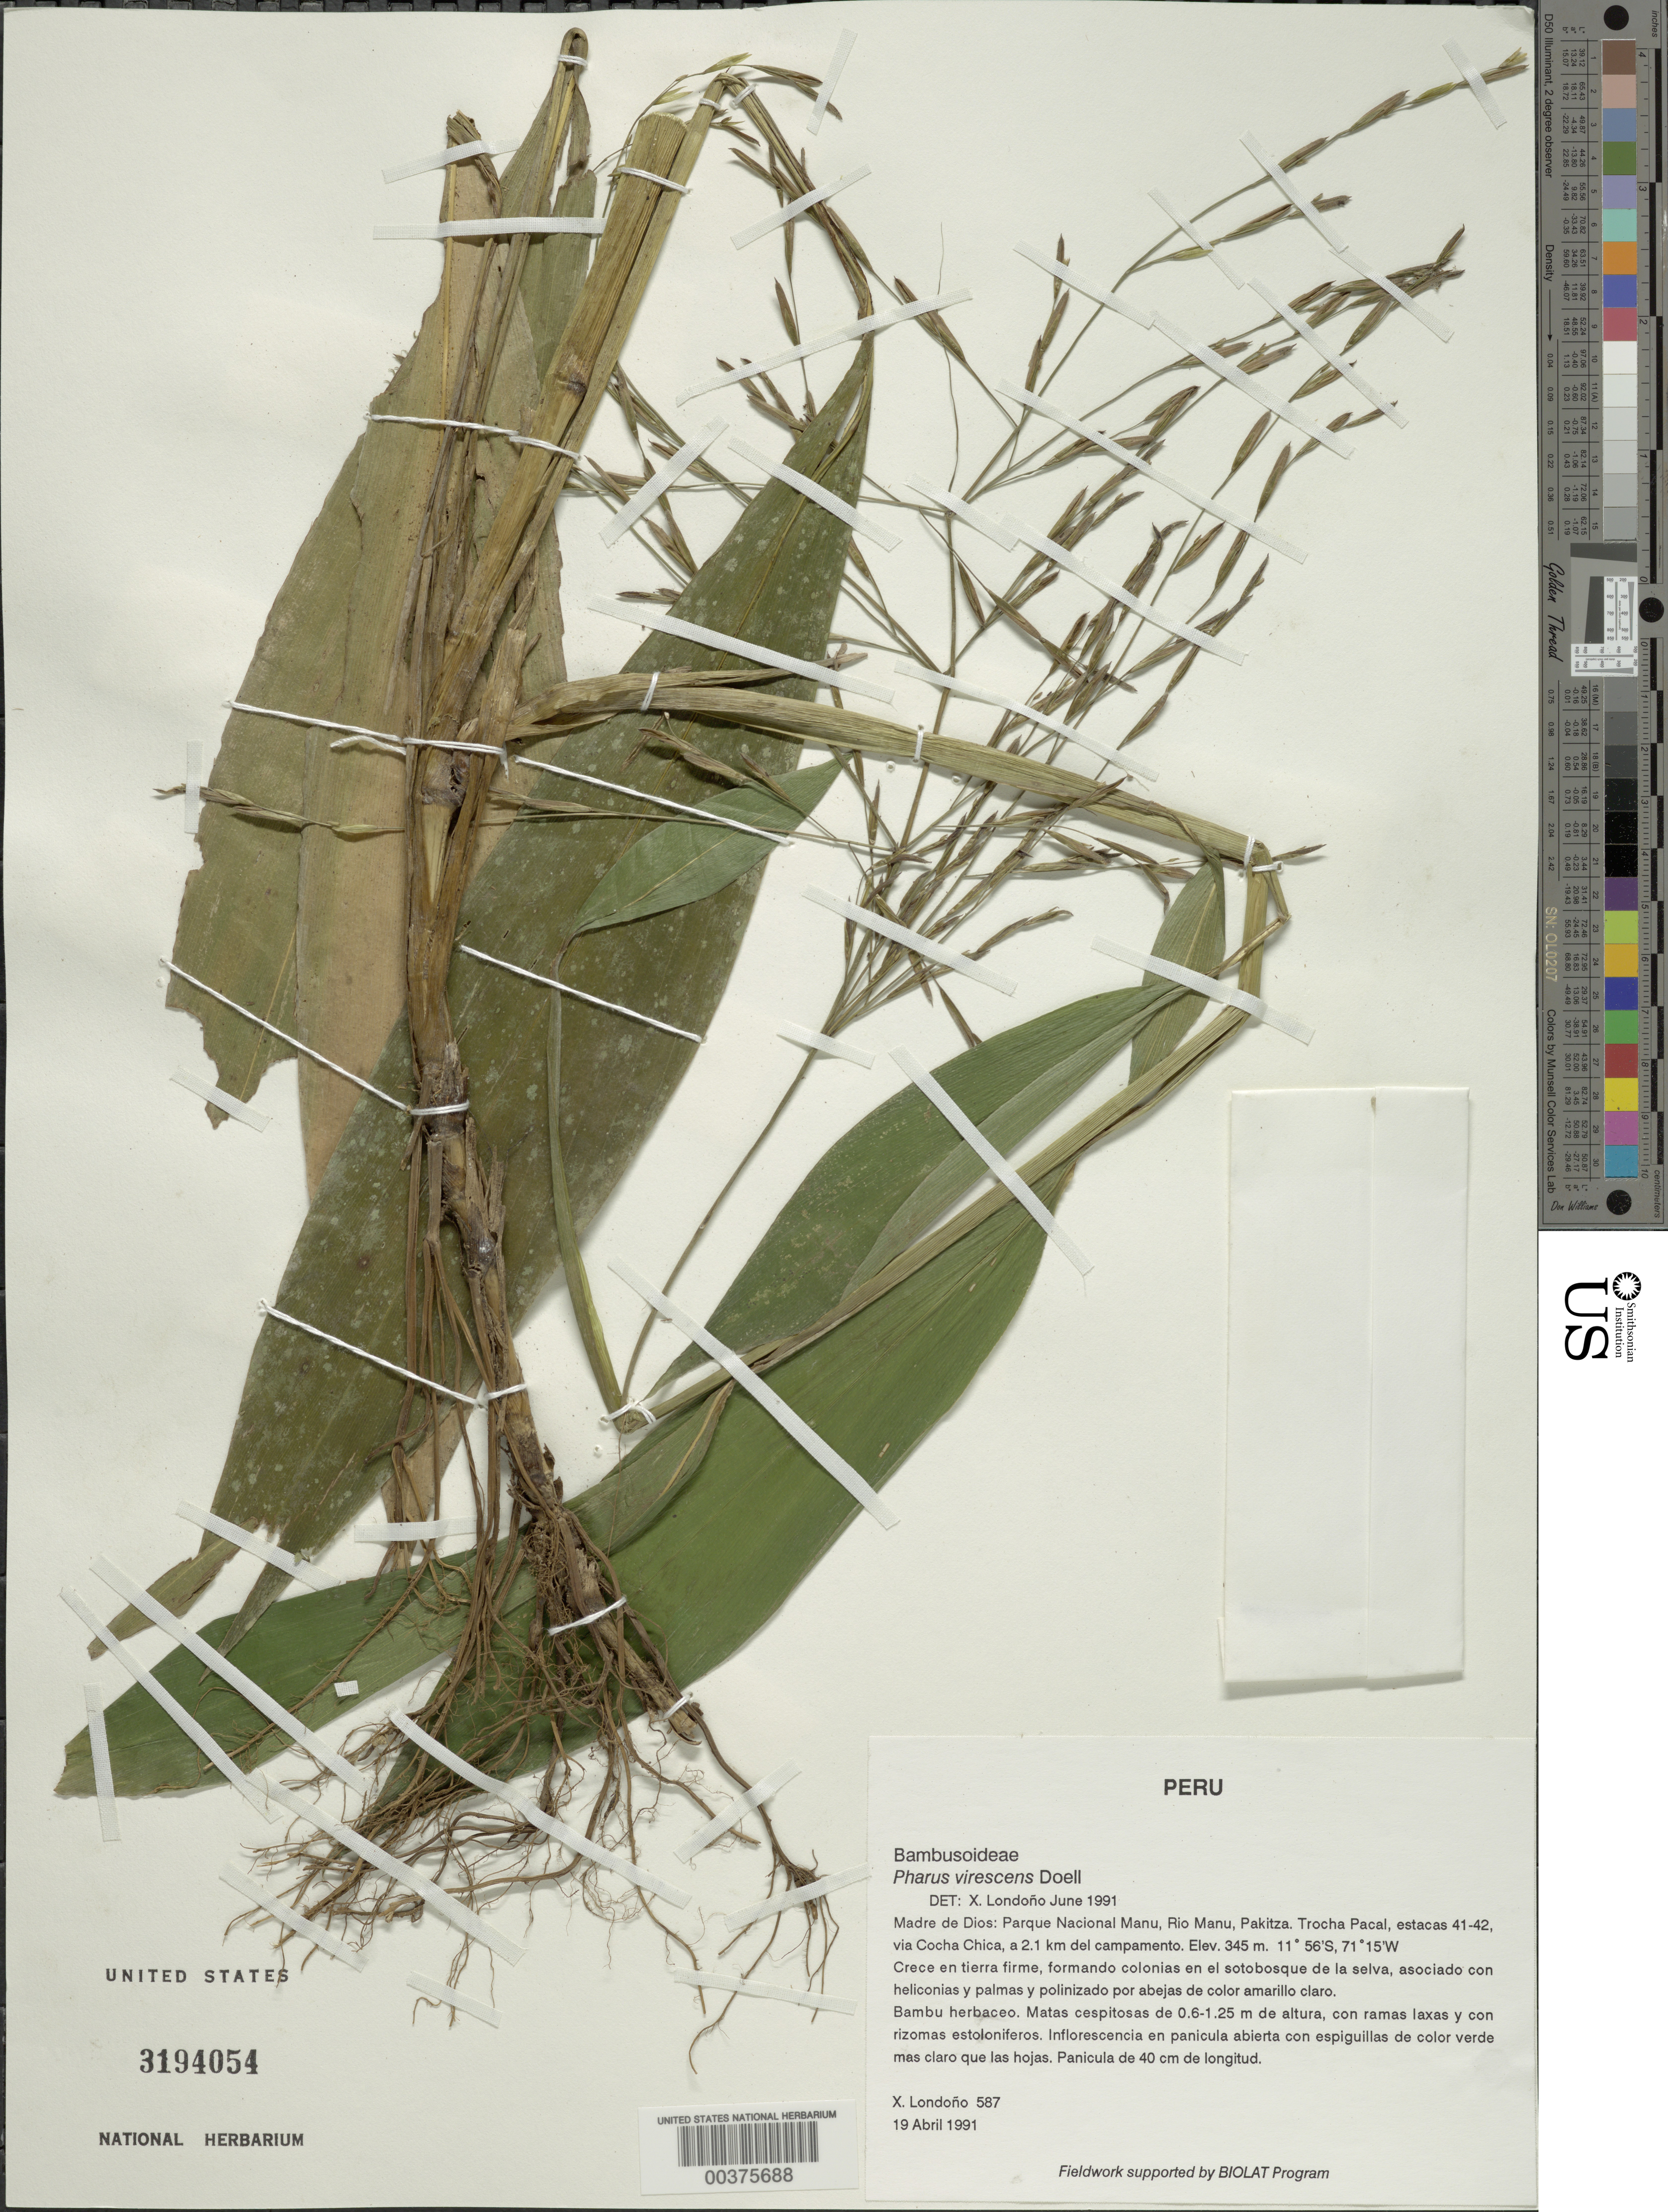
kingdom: Plantae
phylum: Tracheophyta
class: Liliopsida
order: Poales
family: Poaceae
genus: Pharus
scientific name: Pharus virescens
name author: Döll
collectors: X. Londoño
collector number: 587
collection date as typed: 19 Apr 1991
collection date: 1991-04-19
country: Peru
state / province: Madre de Dios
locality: Parque nacional manu, rio manu, pakitza; trocha pacal, estaca 41-42, via cocha chica, a 2.1 km del campamento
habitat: En tierra firme, formando colonias en el sotobosque de la selva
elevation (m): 345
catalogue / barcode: US 3194054